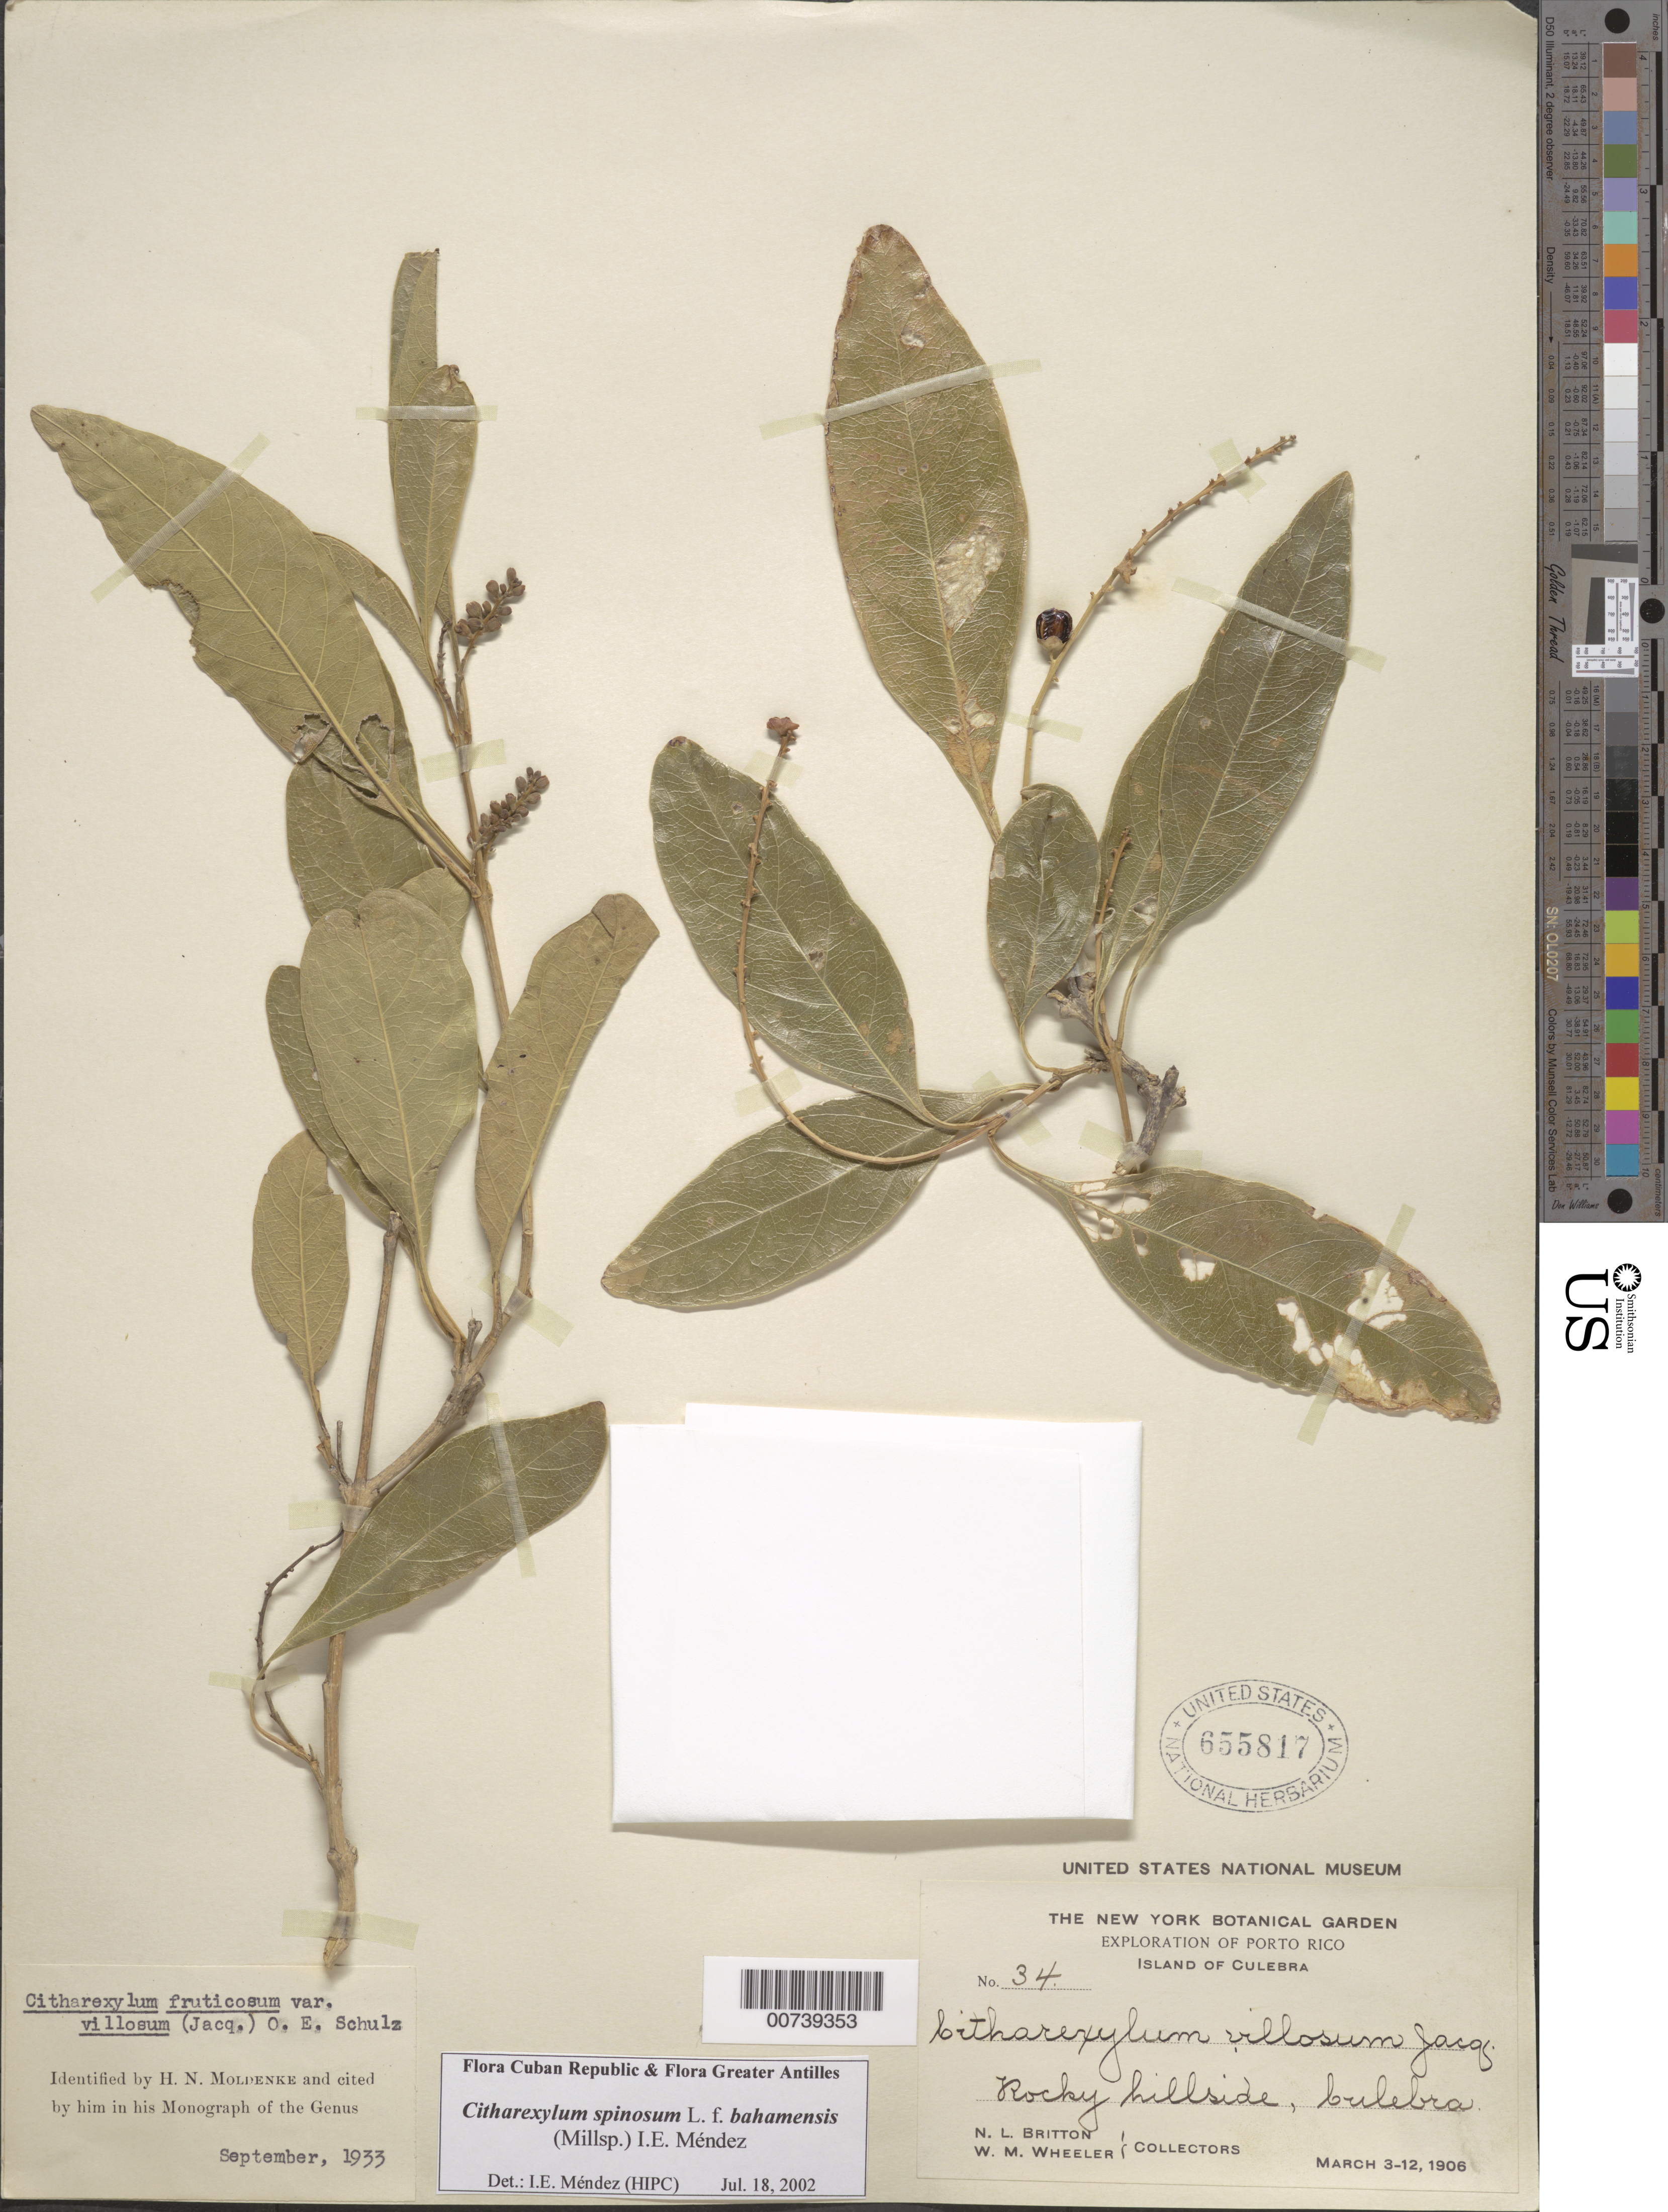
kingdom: Plantae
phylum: Tracheophyta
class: Magnoliopsida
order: Lamiales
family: Verbenaceae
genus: Citharexylum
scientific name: Citharexylum spinosum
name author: L.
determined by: Méndez, Isidro E., (HIPC)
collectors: N. Britton & W. Wheeler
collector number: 34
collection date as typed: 03 Mar 1906 to 12 Mar 1906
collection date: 1906-03-03/1906-03-12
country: Puerto Rico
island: Culebra I.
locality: Culebra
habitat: Rocky hillside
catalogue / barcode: US 655817